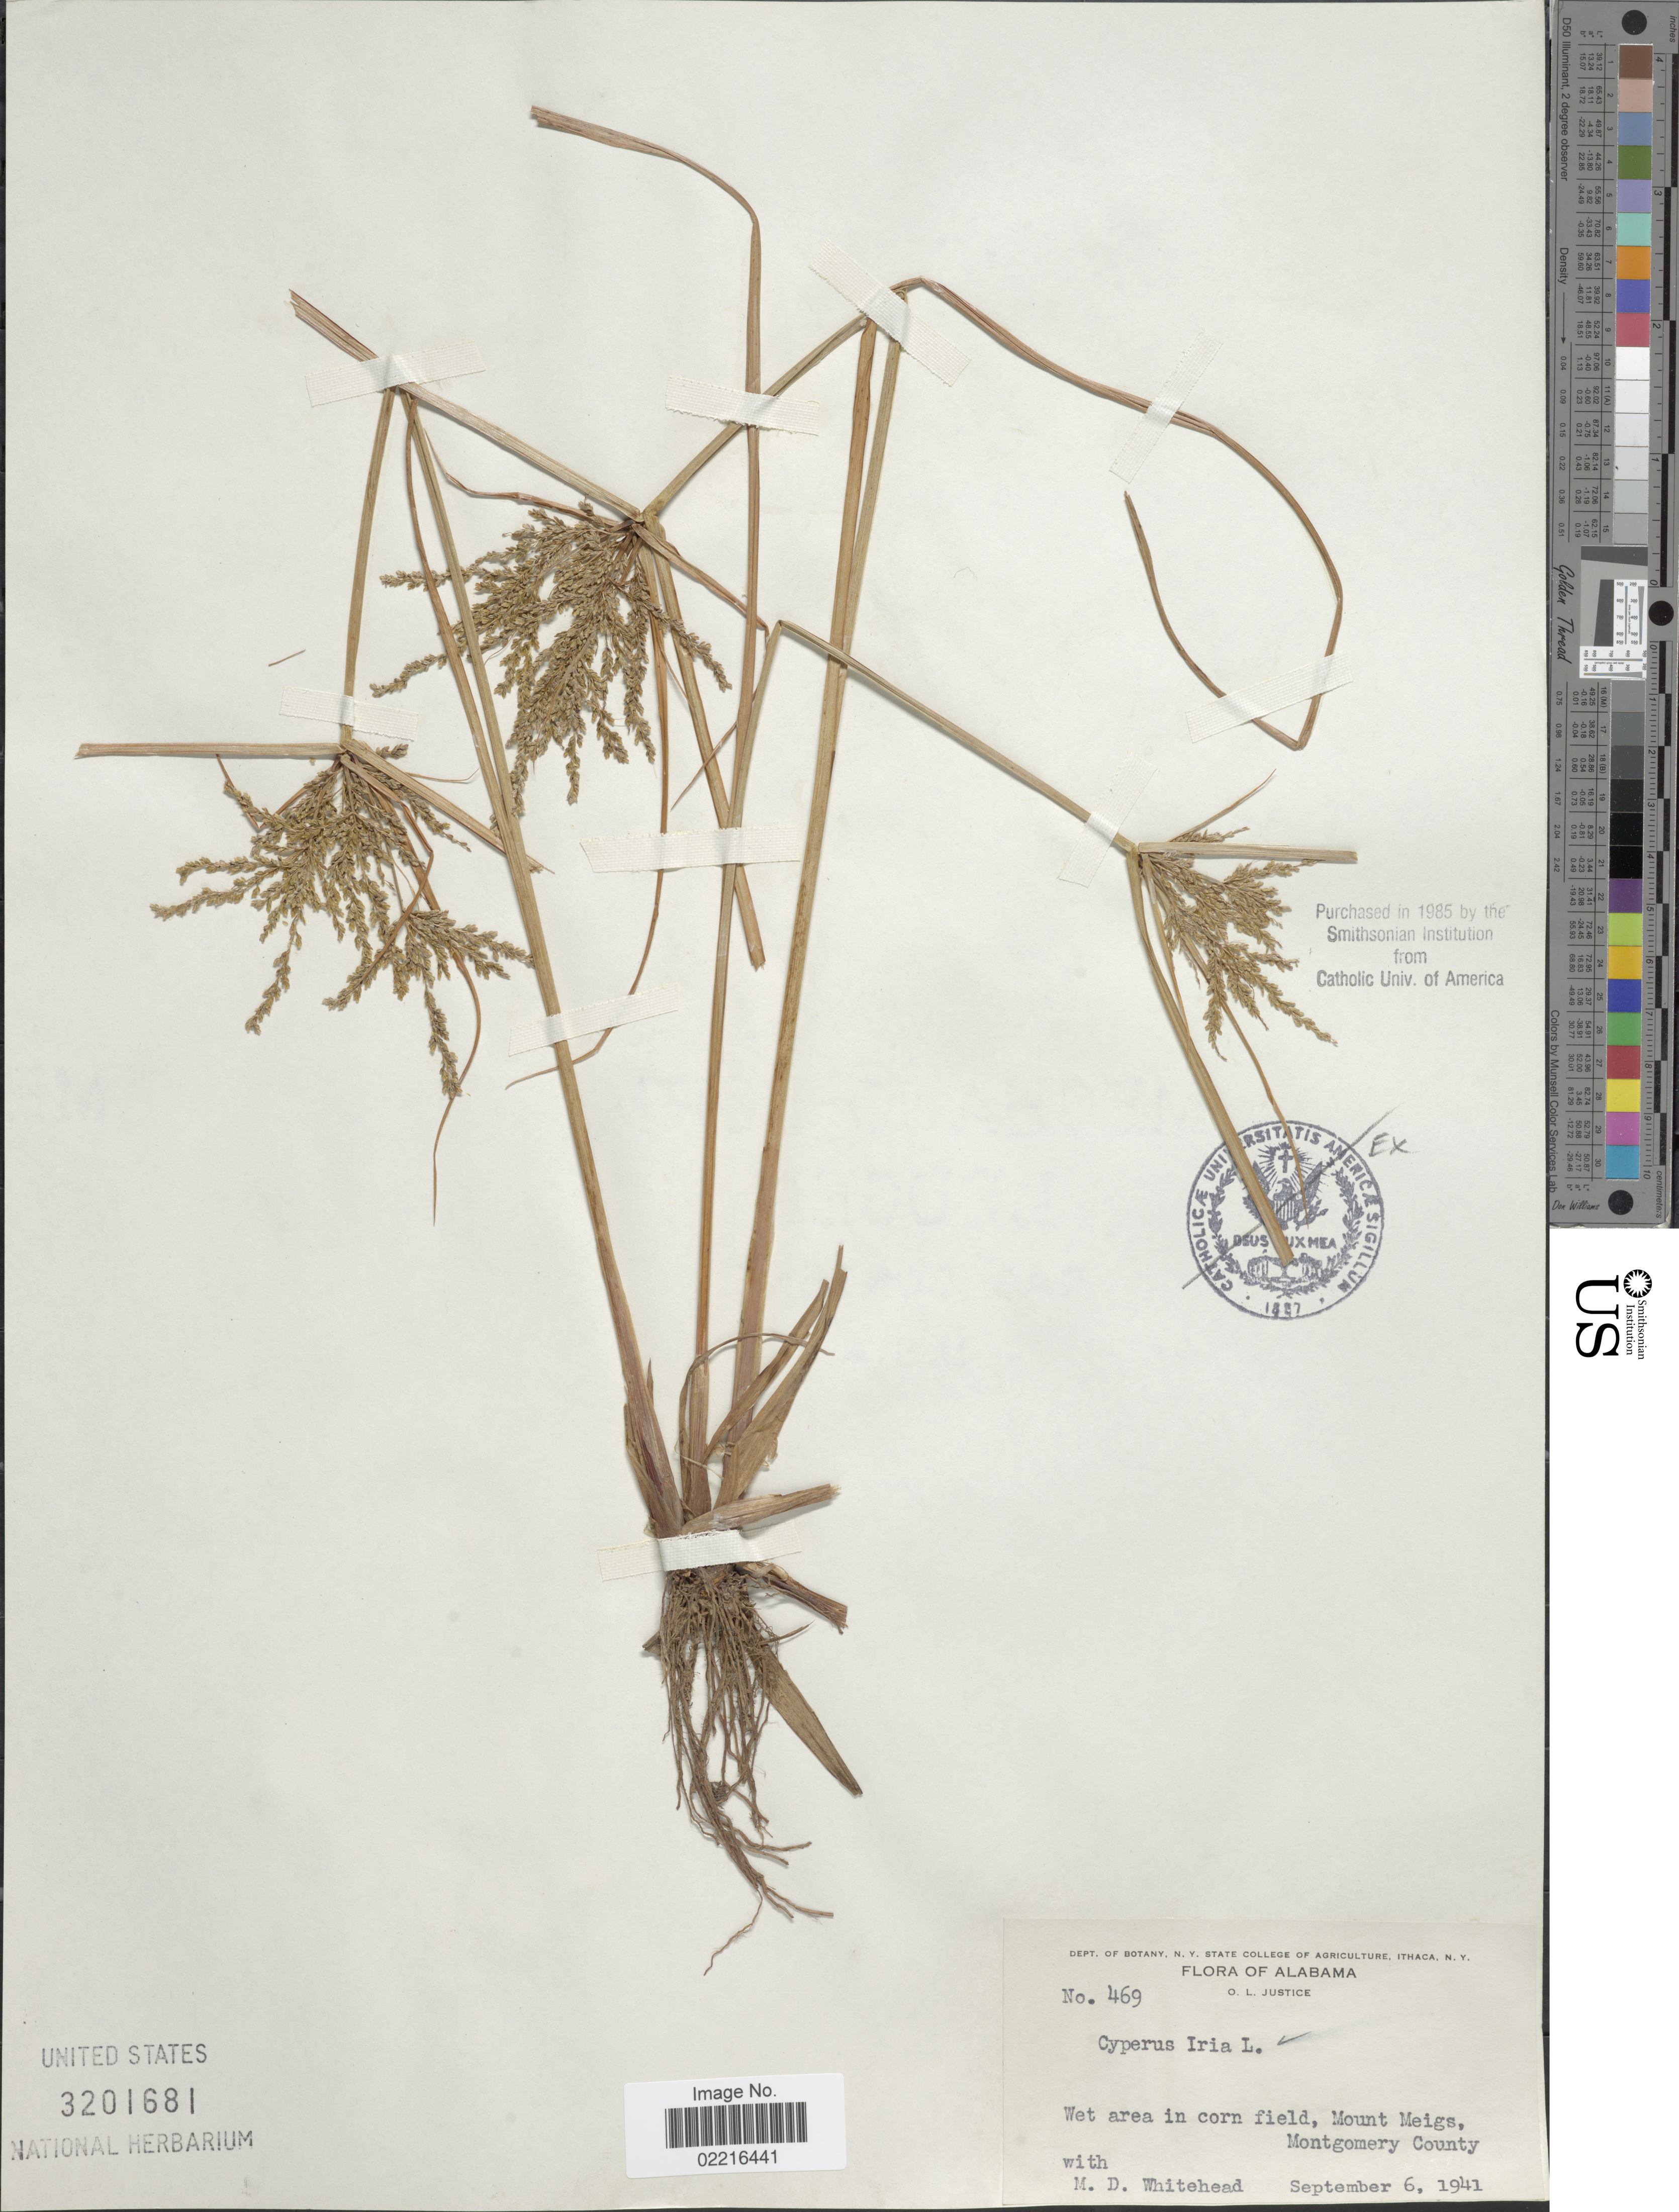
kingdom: Plantae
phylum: Tracheophyta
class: Liliopsida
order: Poales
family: Cyperaceae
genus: Cyperus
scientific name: Cyperus iria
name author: L.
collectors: O. Justice & M. Whitehead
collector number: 469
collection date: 1941-09-06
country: United States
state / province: Alabama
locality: Mount Meigs, Montgomery County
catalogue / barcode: US 3201681